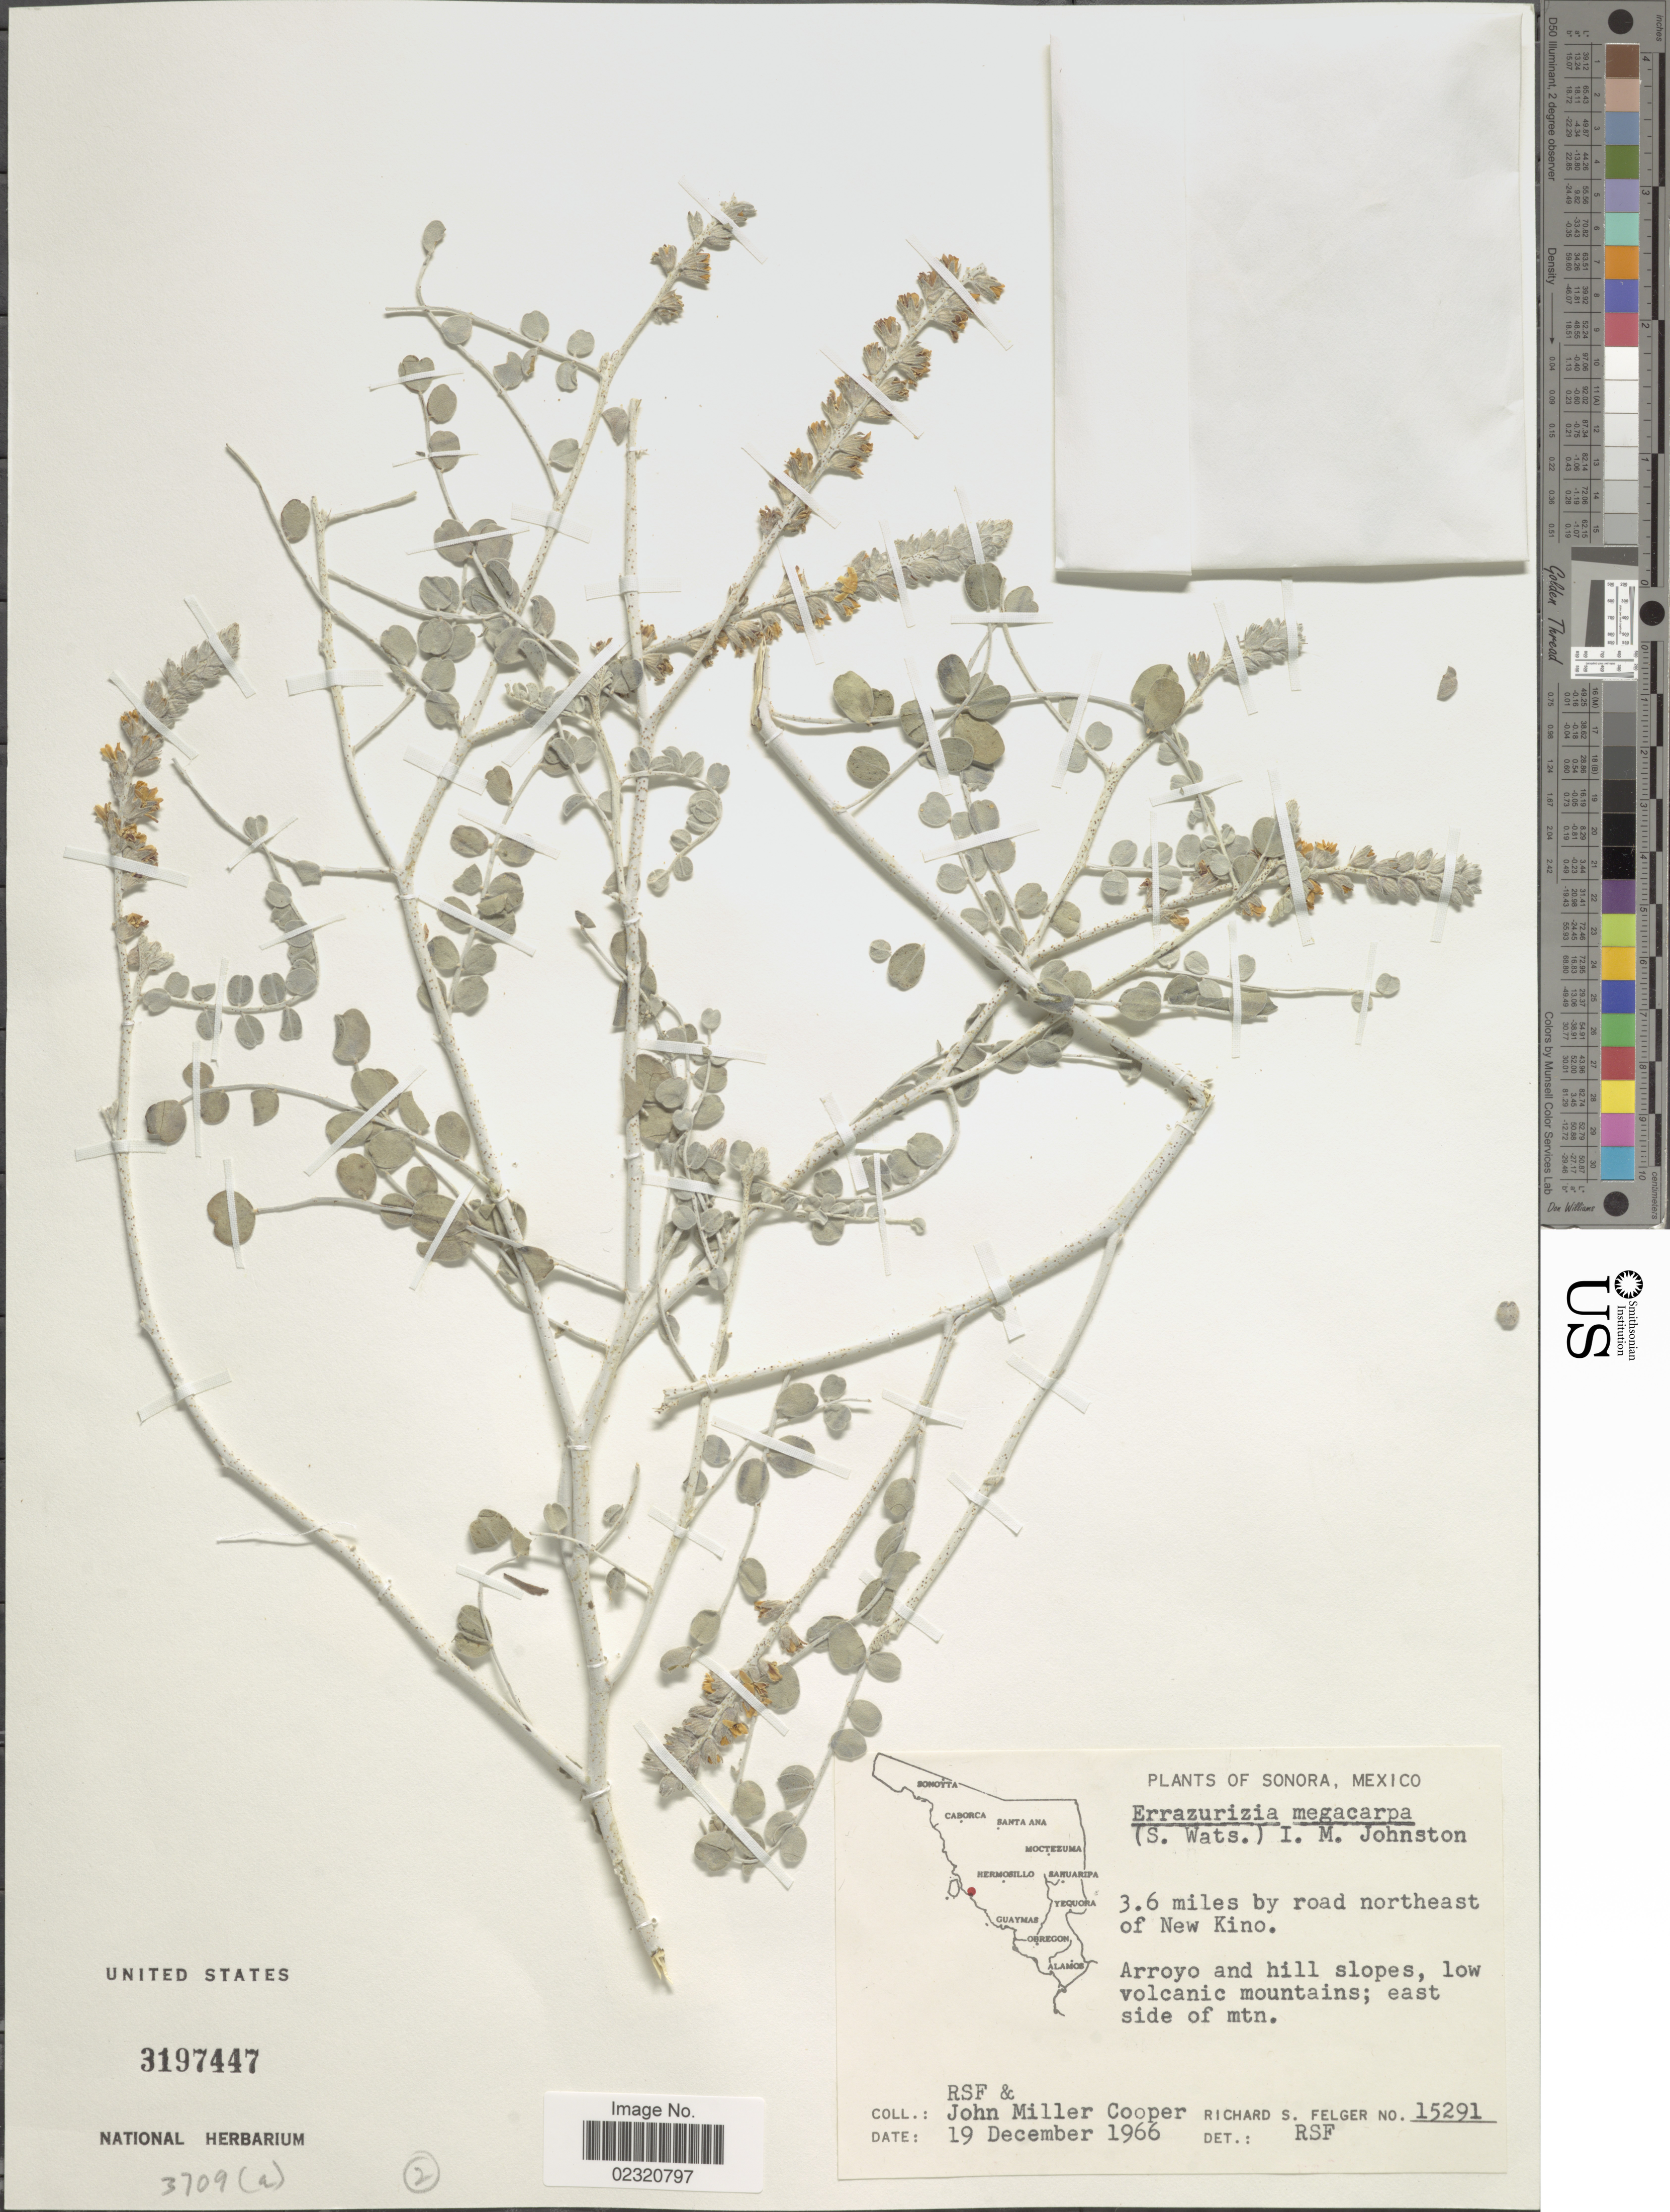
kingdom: Plantae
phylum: Tracheophyta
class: Magnoliopsida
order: Fabales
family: Fabaceae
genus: Errazurizia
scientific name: Errazurizia megacarpa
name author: I.M. Johnst.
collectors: R. S. Felger & J. Cooper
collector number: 15291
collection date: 1966-12-19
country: Mexico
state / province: Sonora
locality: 3.6 miles by road northeast of New Kino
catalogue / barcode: US 3197447